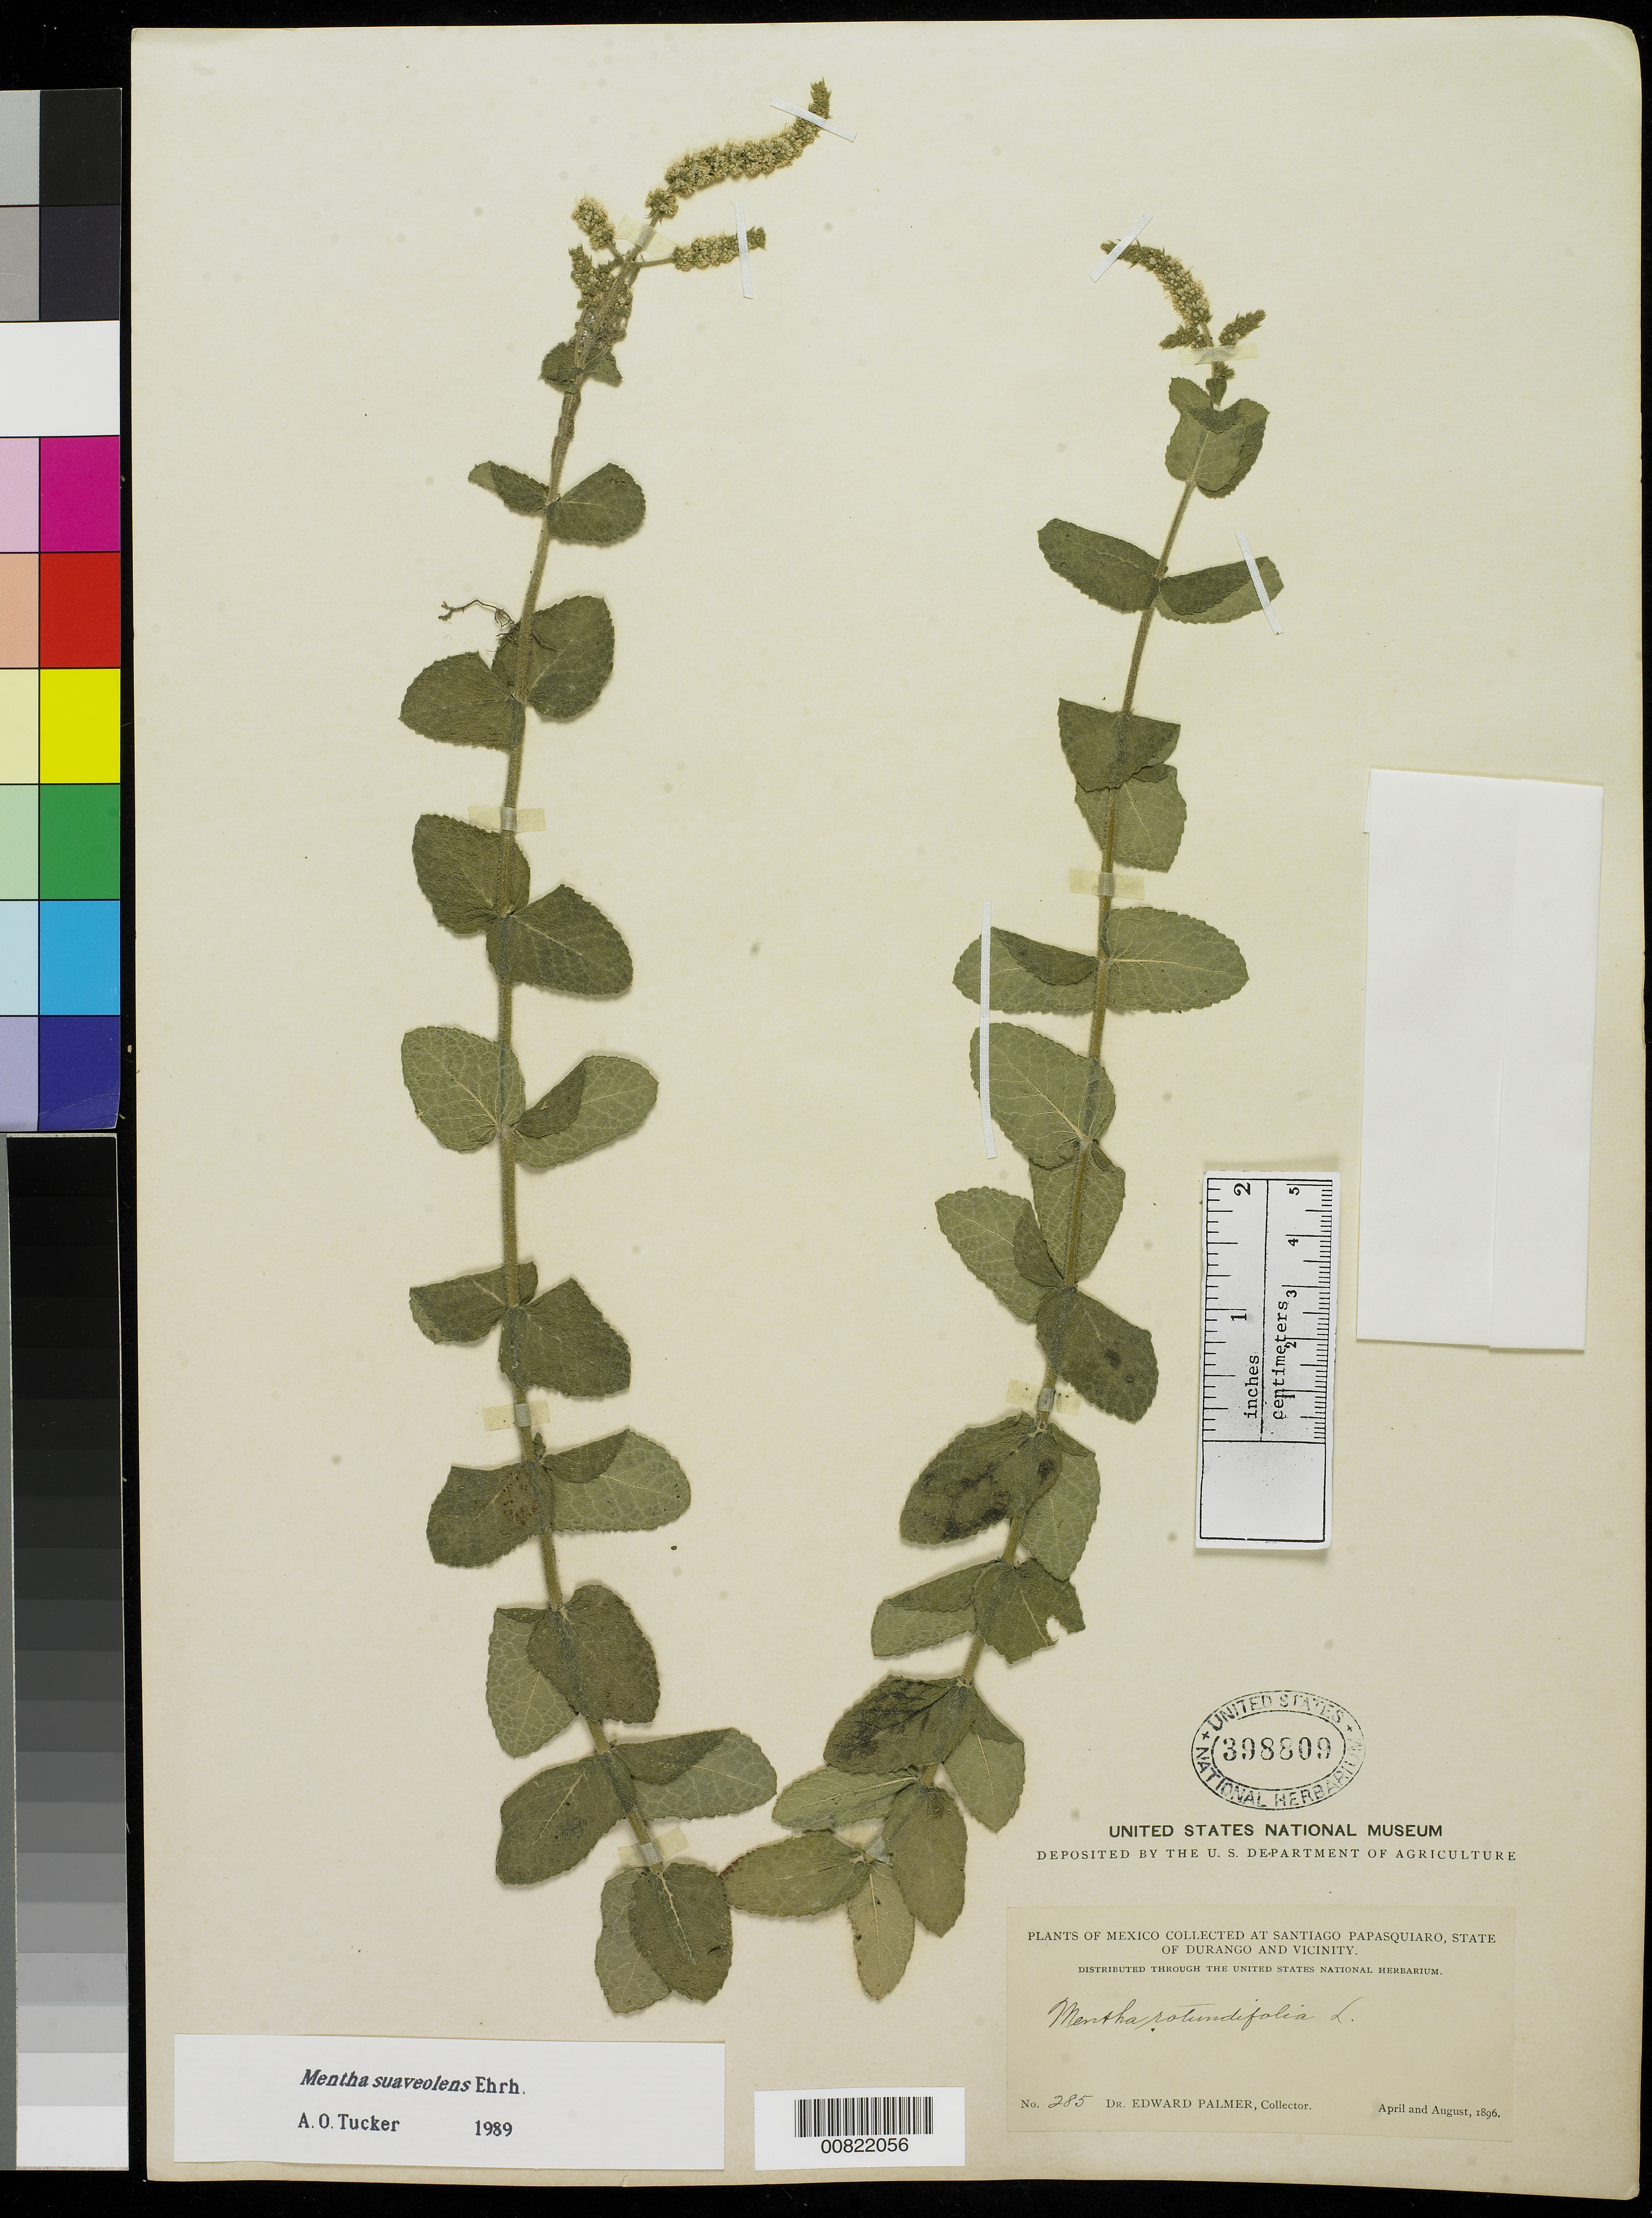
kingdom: Plantae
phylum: Tracheophyta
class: Magnoliopsida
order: Lamiales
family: Lamiaceae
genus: Mentha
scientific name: Mentha suaveolens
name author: Ehrh.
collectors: E. Palmer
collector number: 285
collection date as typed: Apr 1896 to -- Aug 1896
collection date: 1896-04/1896-08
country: Mexico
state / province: Durango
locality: Santiago Papasquiaro, Durango and vicinity.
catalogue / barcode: US 398809